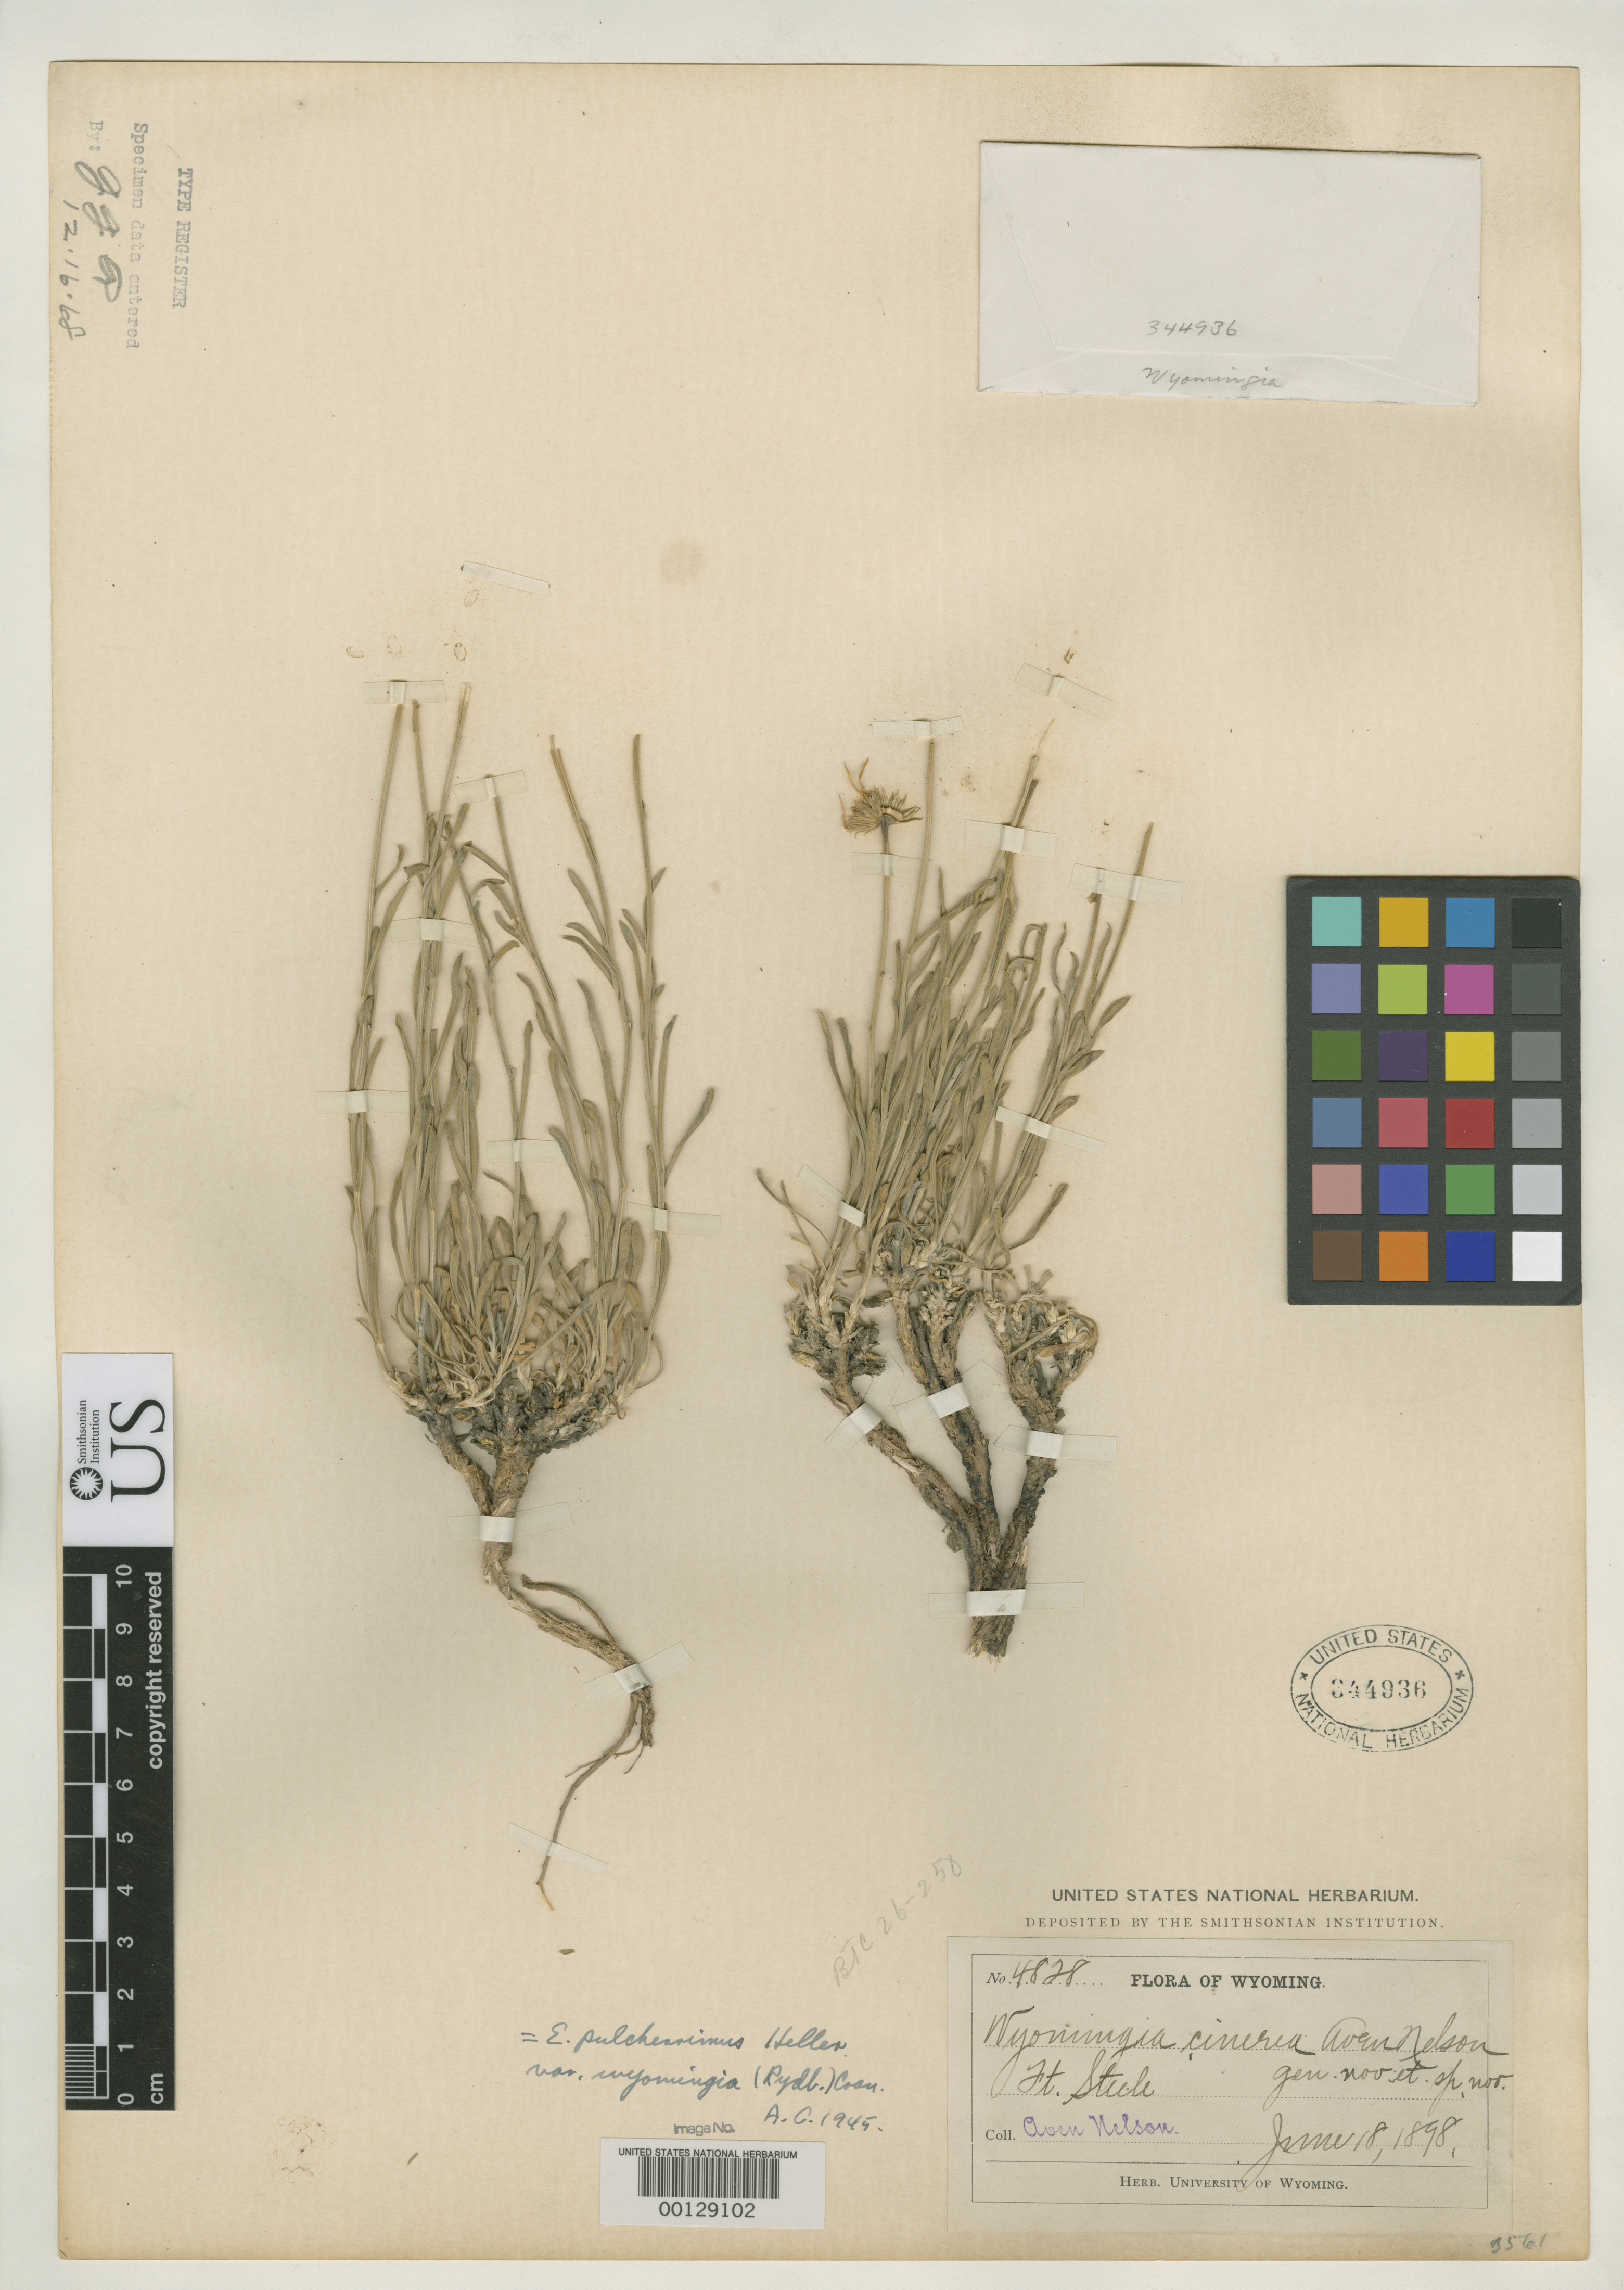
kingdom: Plantae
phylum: Tracheophyta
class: Magnoliopsida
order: Asterales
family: Asteraceae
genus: Wyomingia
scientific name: Wyomingia cinerea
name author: A. Nelson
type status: Isotype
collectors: A. Nelson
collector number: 4828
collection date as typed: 18 Jun 1898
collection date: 1898-06-18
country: United States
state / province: Wyoming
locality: Platte River Bluffs.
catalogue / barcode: US 344936